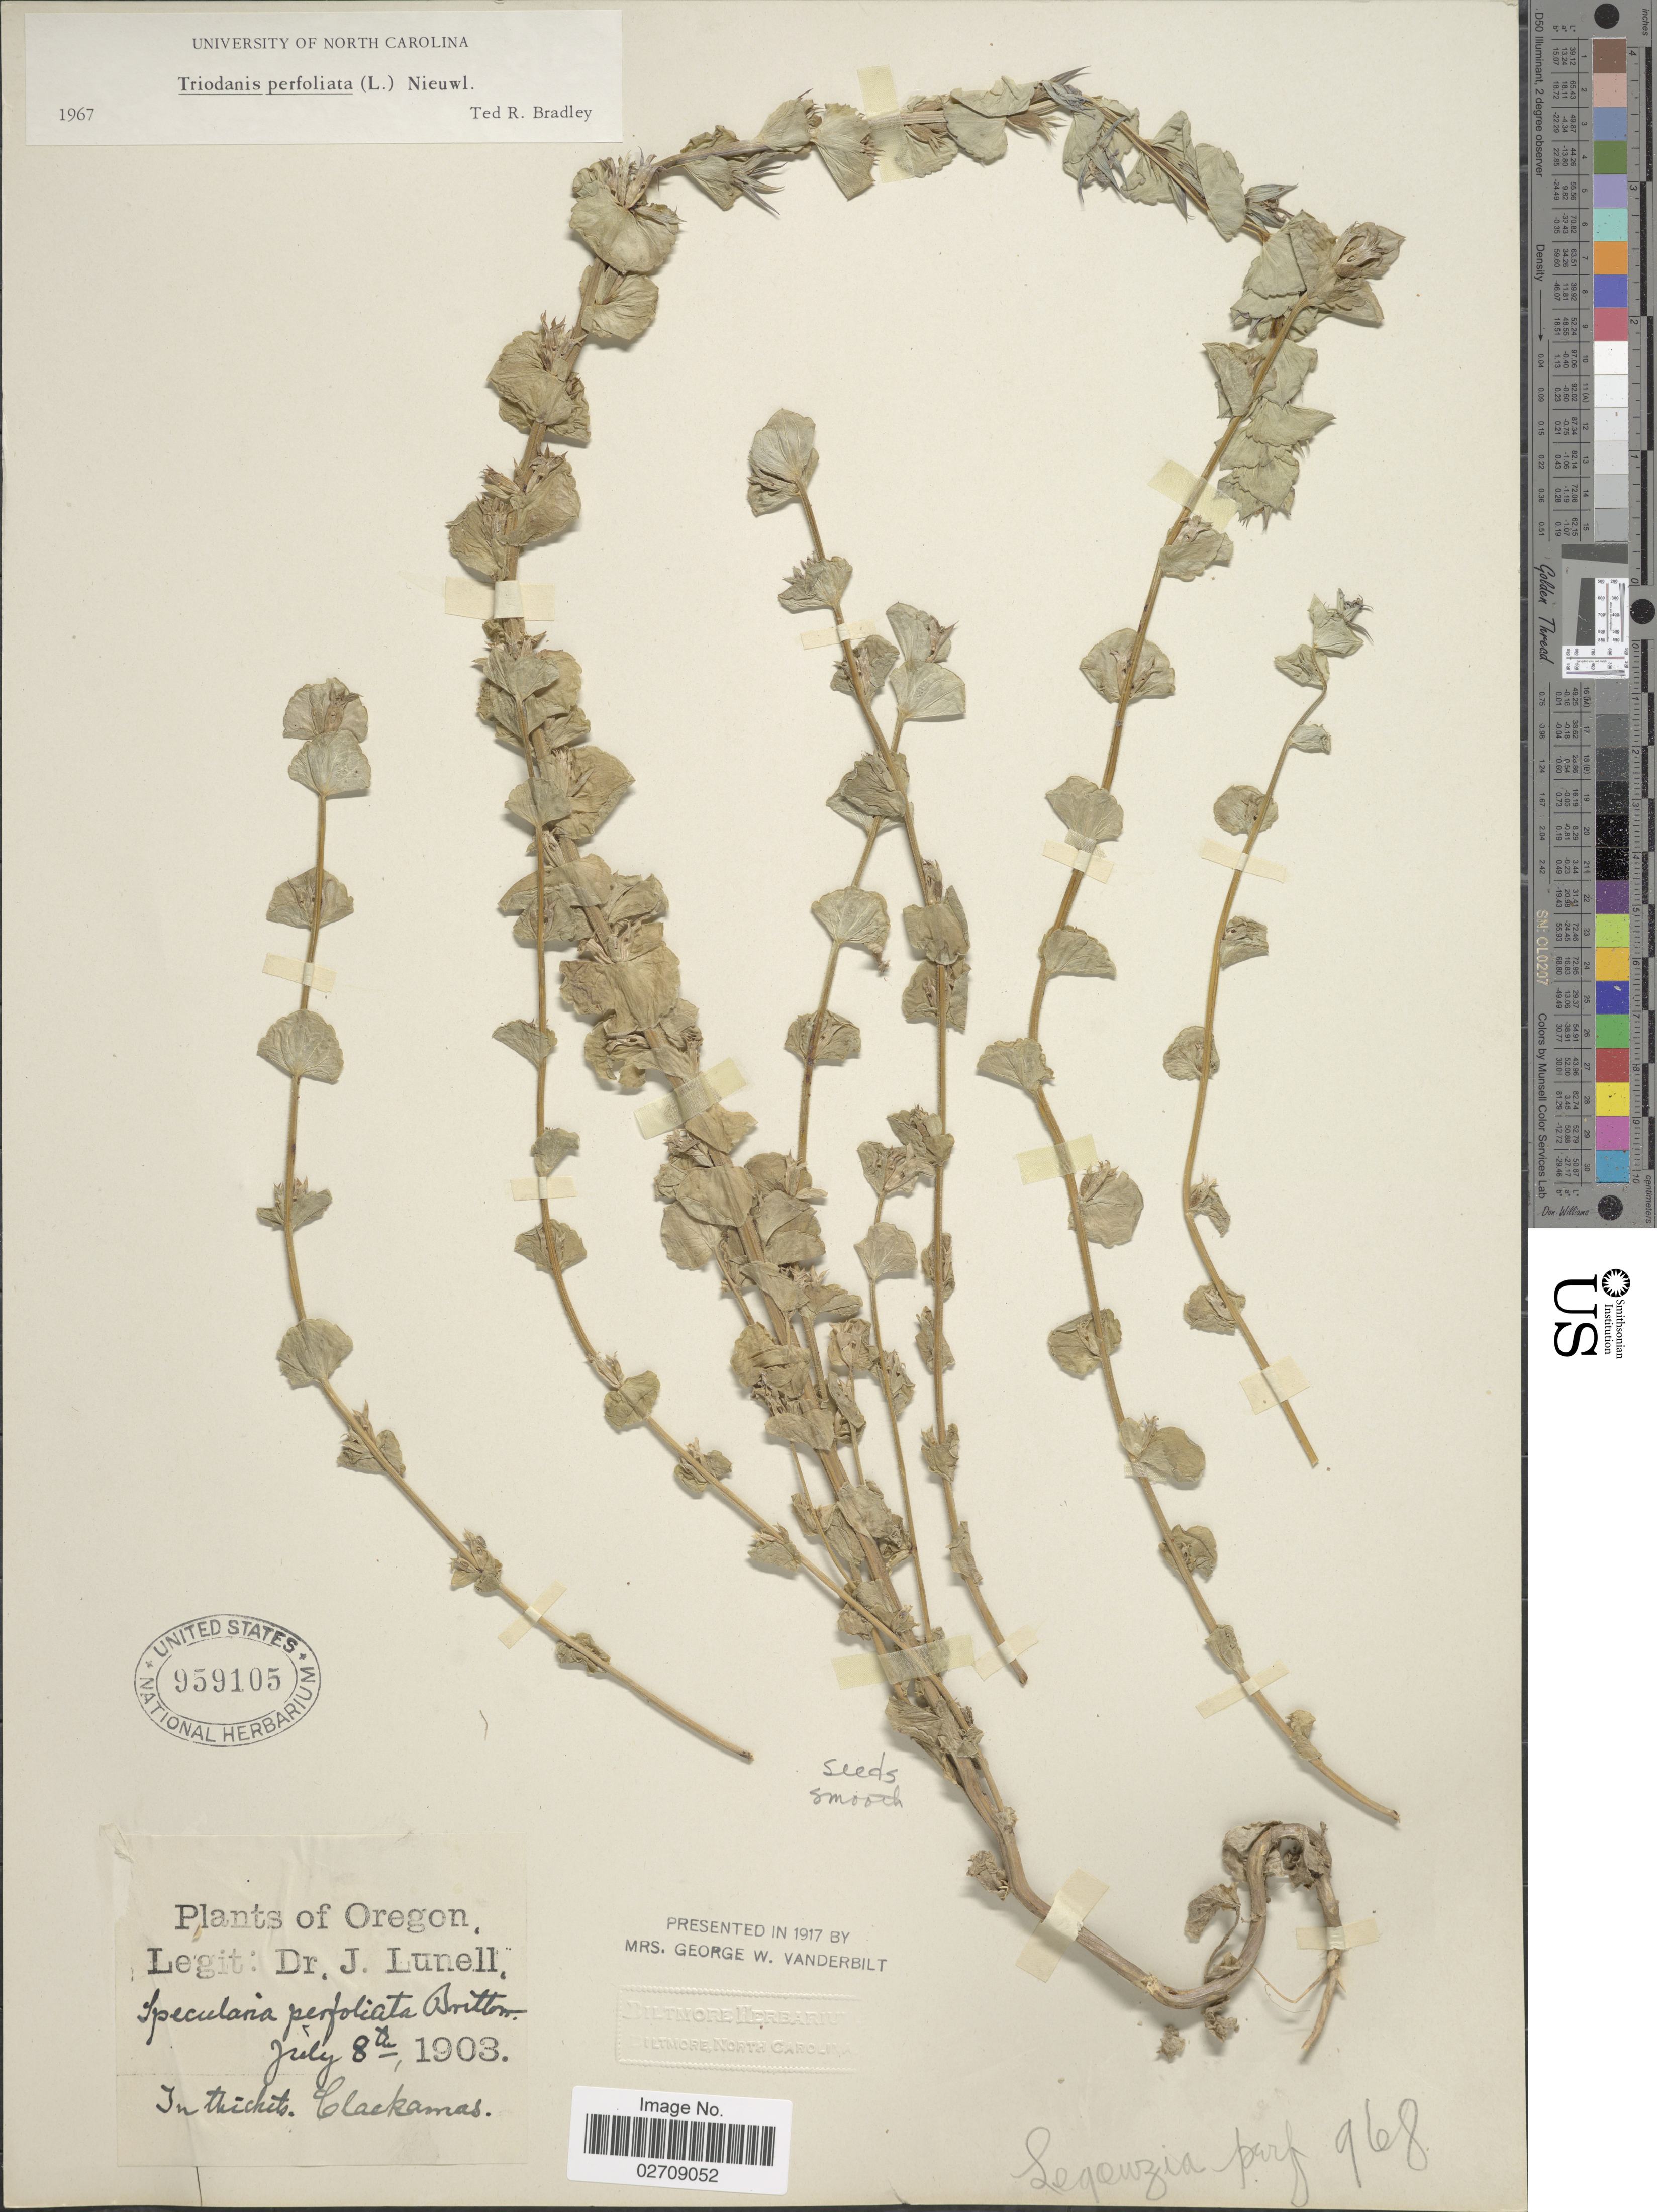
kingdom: Plantae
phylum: Tracheophyta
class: Magnoliopsida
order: Asterales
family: Campanulaceae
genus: Triodanis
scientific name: Triodanis perfoliata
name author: (L.) Nieuwl.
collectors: J. Lunell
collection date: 1903-07-08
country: United States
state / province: Oregon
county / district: Clackamas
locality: Clackamas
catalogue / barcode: US 959105